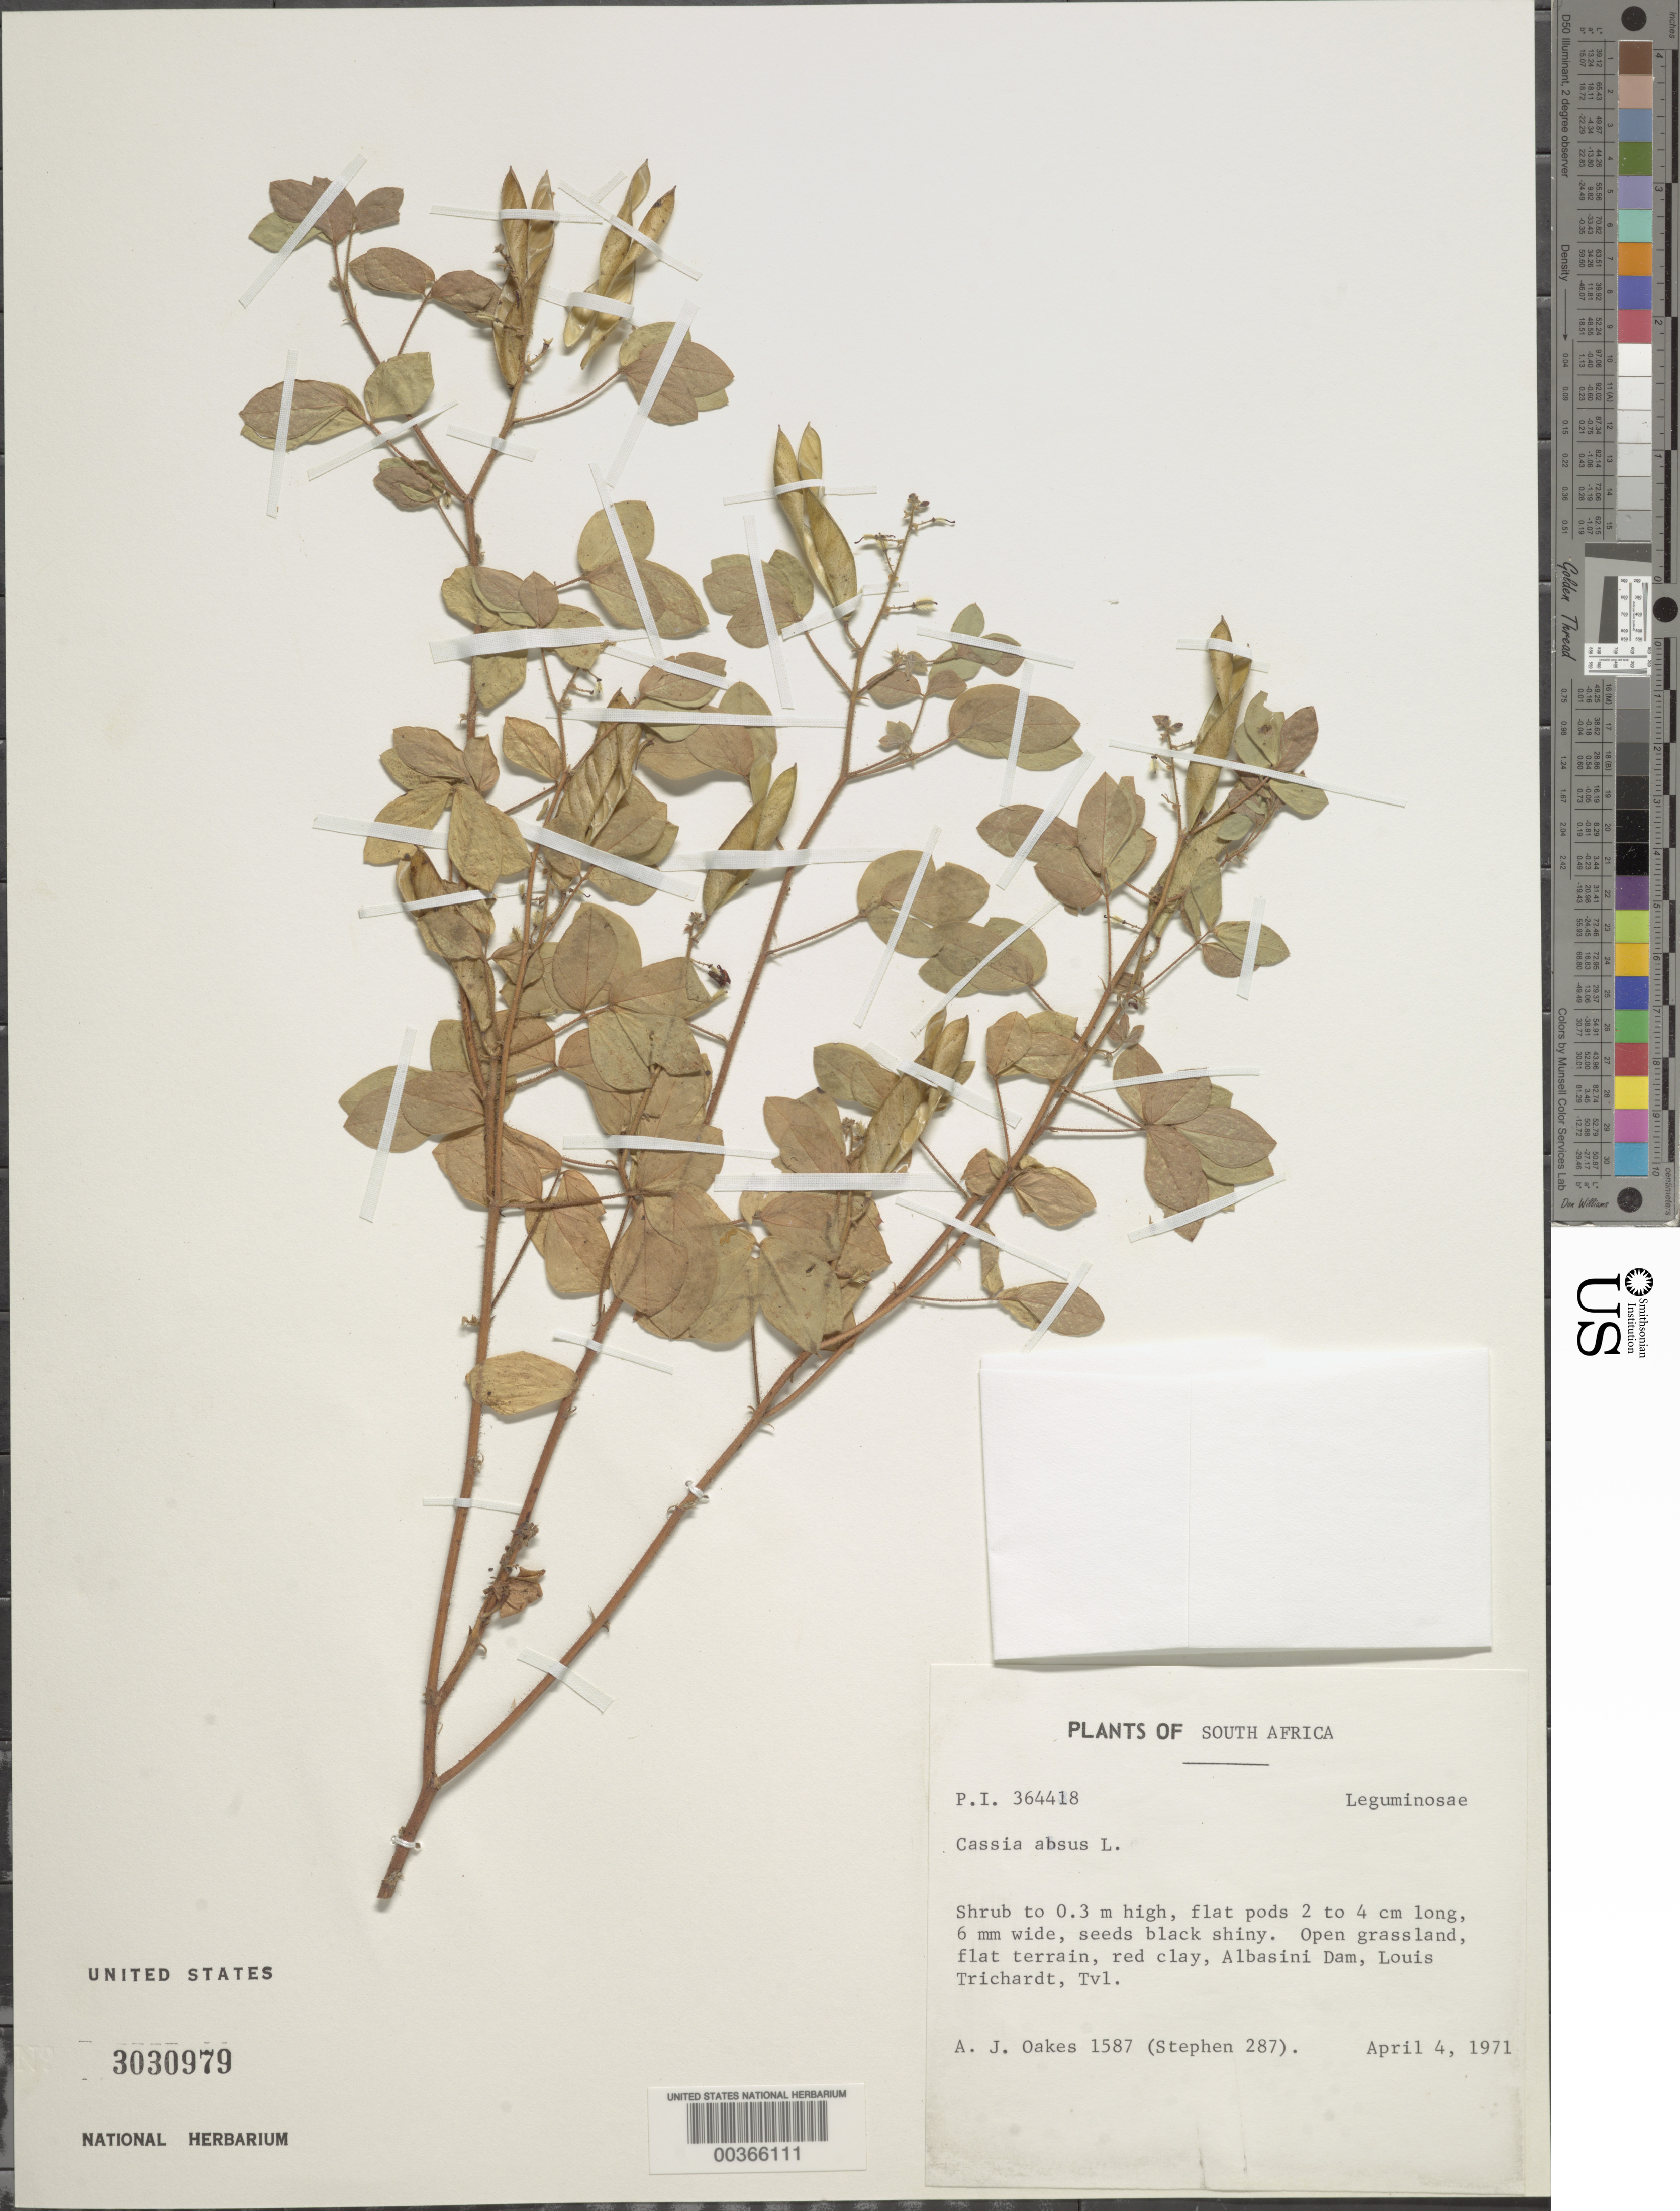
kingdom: Plantae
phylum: Tracheophyta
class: Magnoliopsida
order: Fabales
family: Fabaceae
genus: Chamaecrista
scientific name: Chamaecrista absus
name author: (L.) H.S. Irwin & Barneby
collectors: A. Oakes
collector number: Stephen 287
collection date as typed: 04 Apr 1971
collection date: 1971-04-04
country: South Africa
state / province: Limpopo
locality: Albasini dam, louis trichardt. Transvaal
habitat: Open grassland, flat terrain, red clay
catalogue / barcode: US 3030979